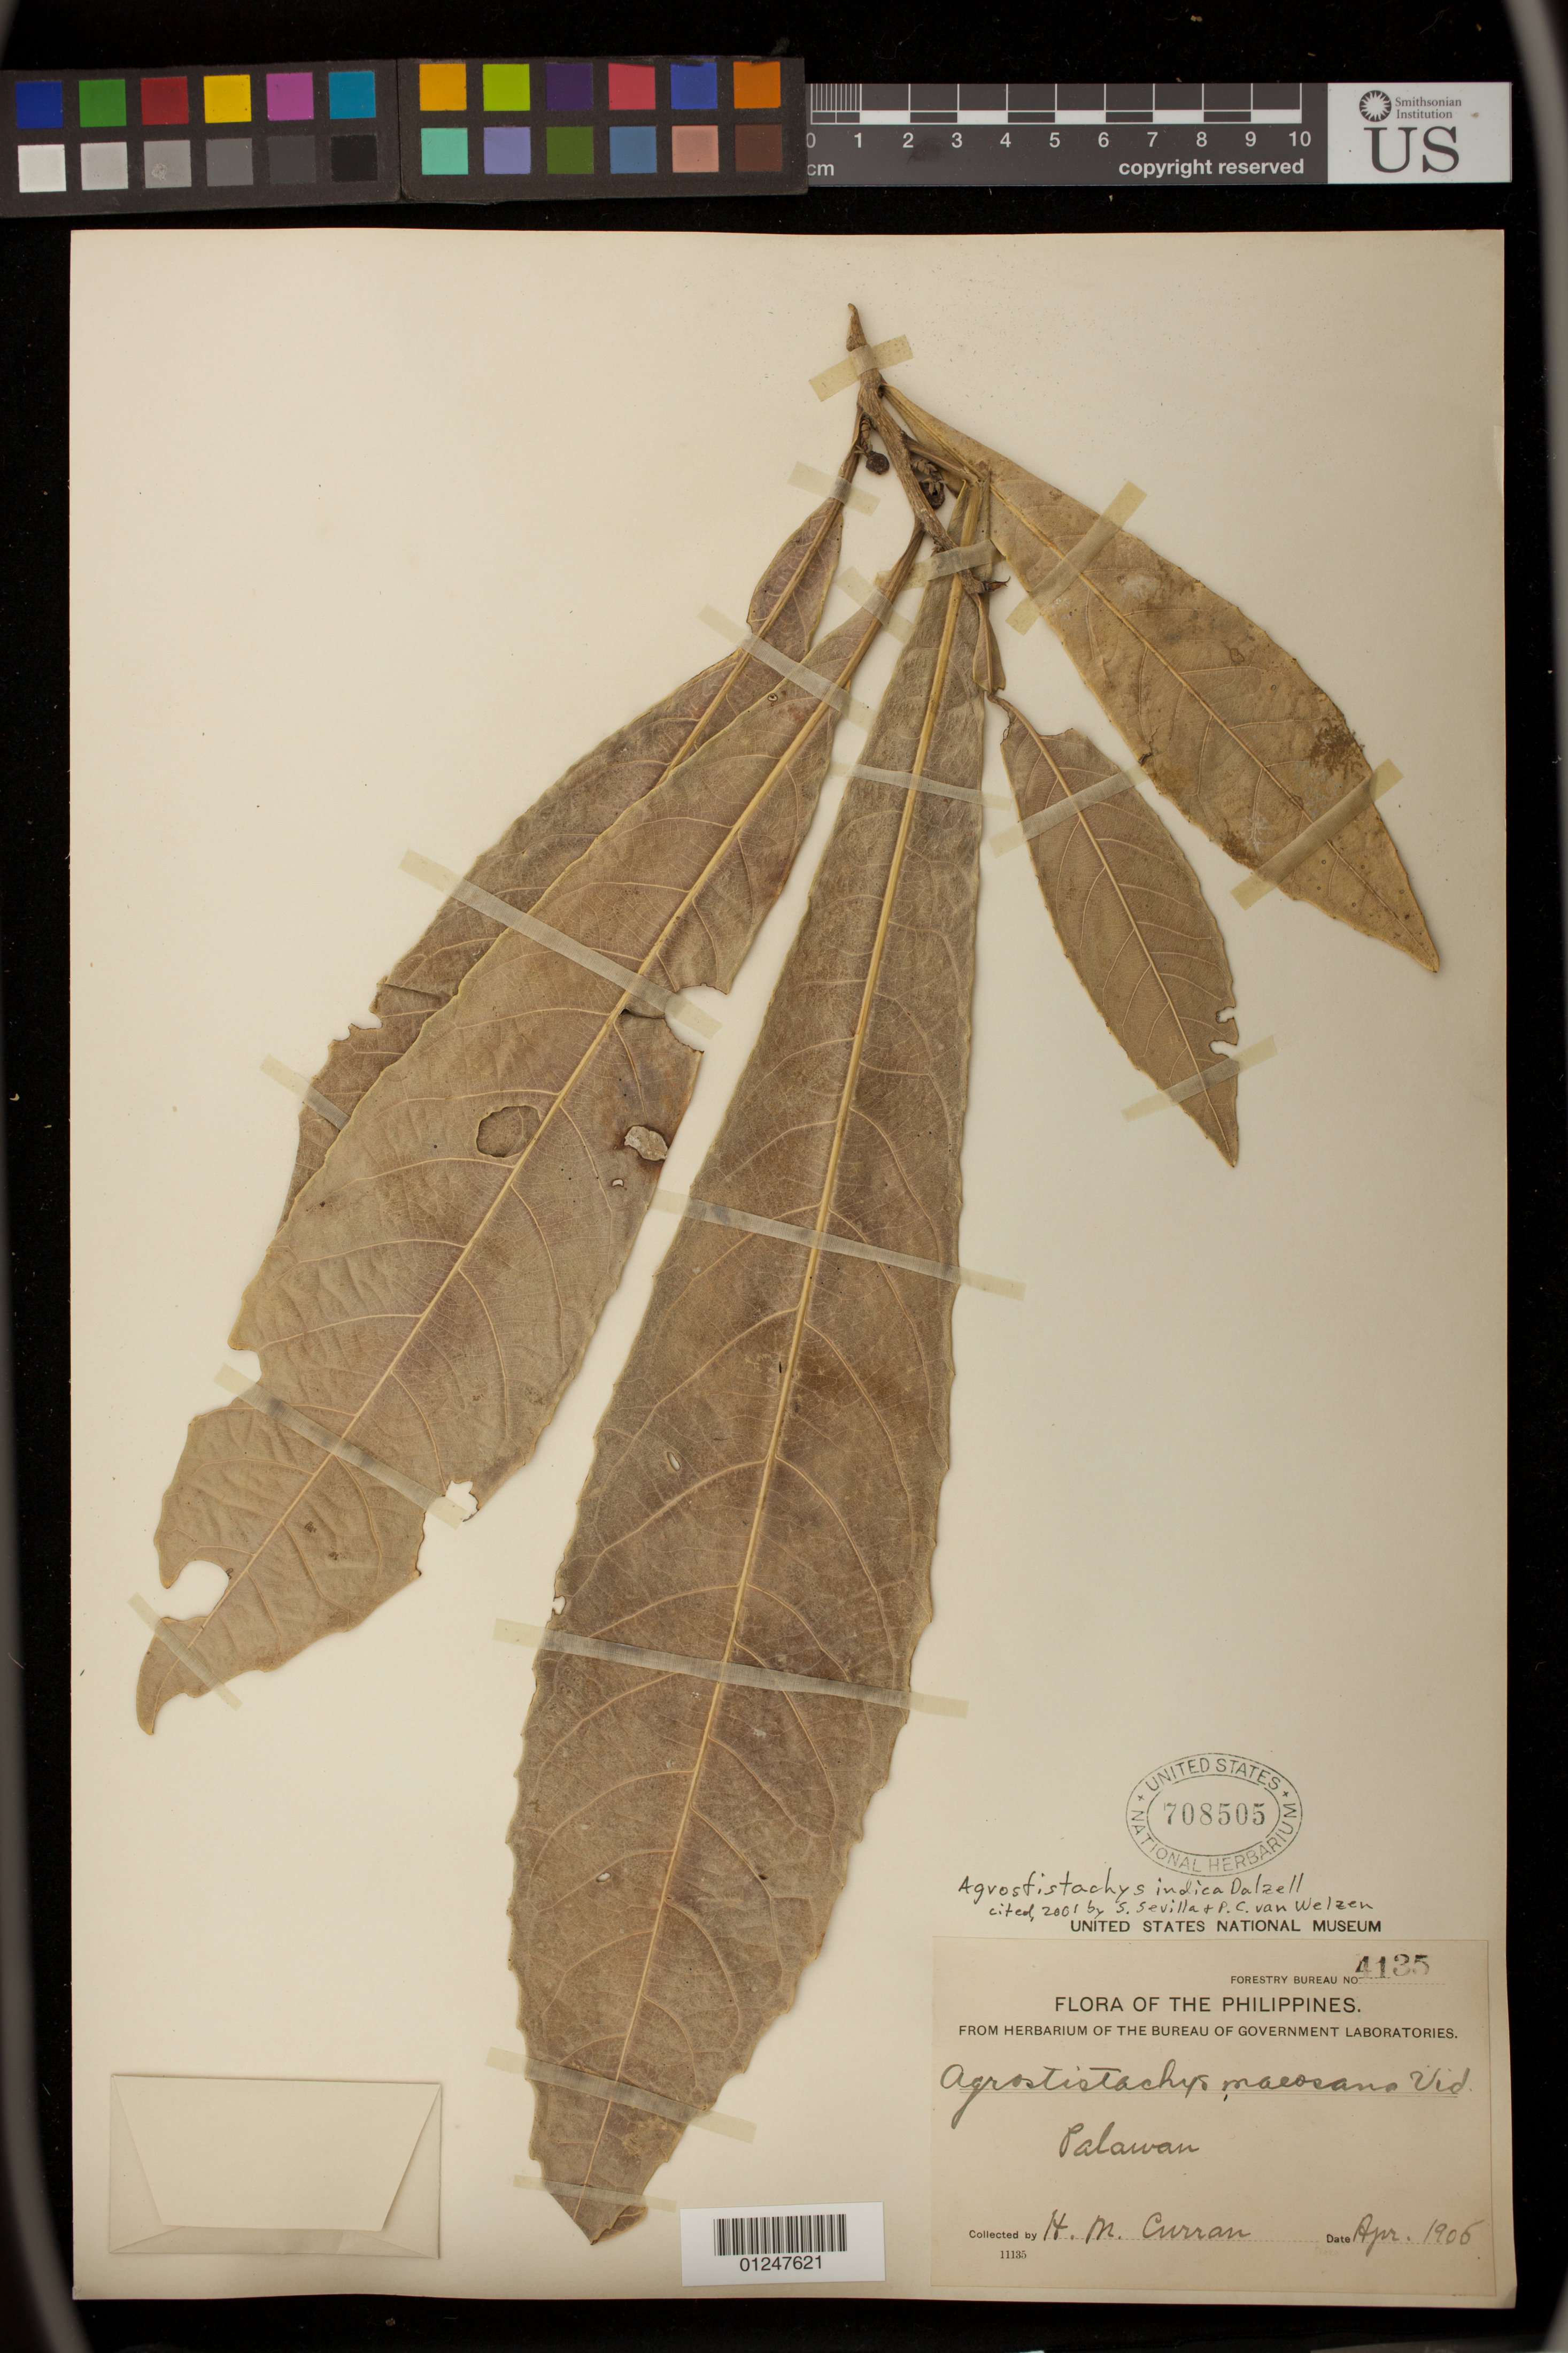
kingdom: Plantae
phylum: Tracheophyta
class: Magnoliopsida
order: Malpighiales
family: Euphorbiaceae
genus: Agrostistachys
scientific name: Agrostistachys indica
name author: Dalzell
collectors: H. M. Curran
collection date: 1906-04-01/1906-04-30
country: Philippines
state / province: Mimaropa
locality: Palawan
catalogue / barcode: US 708505